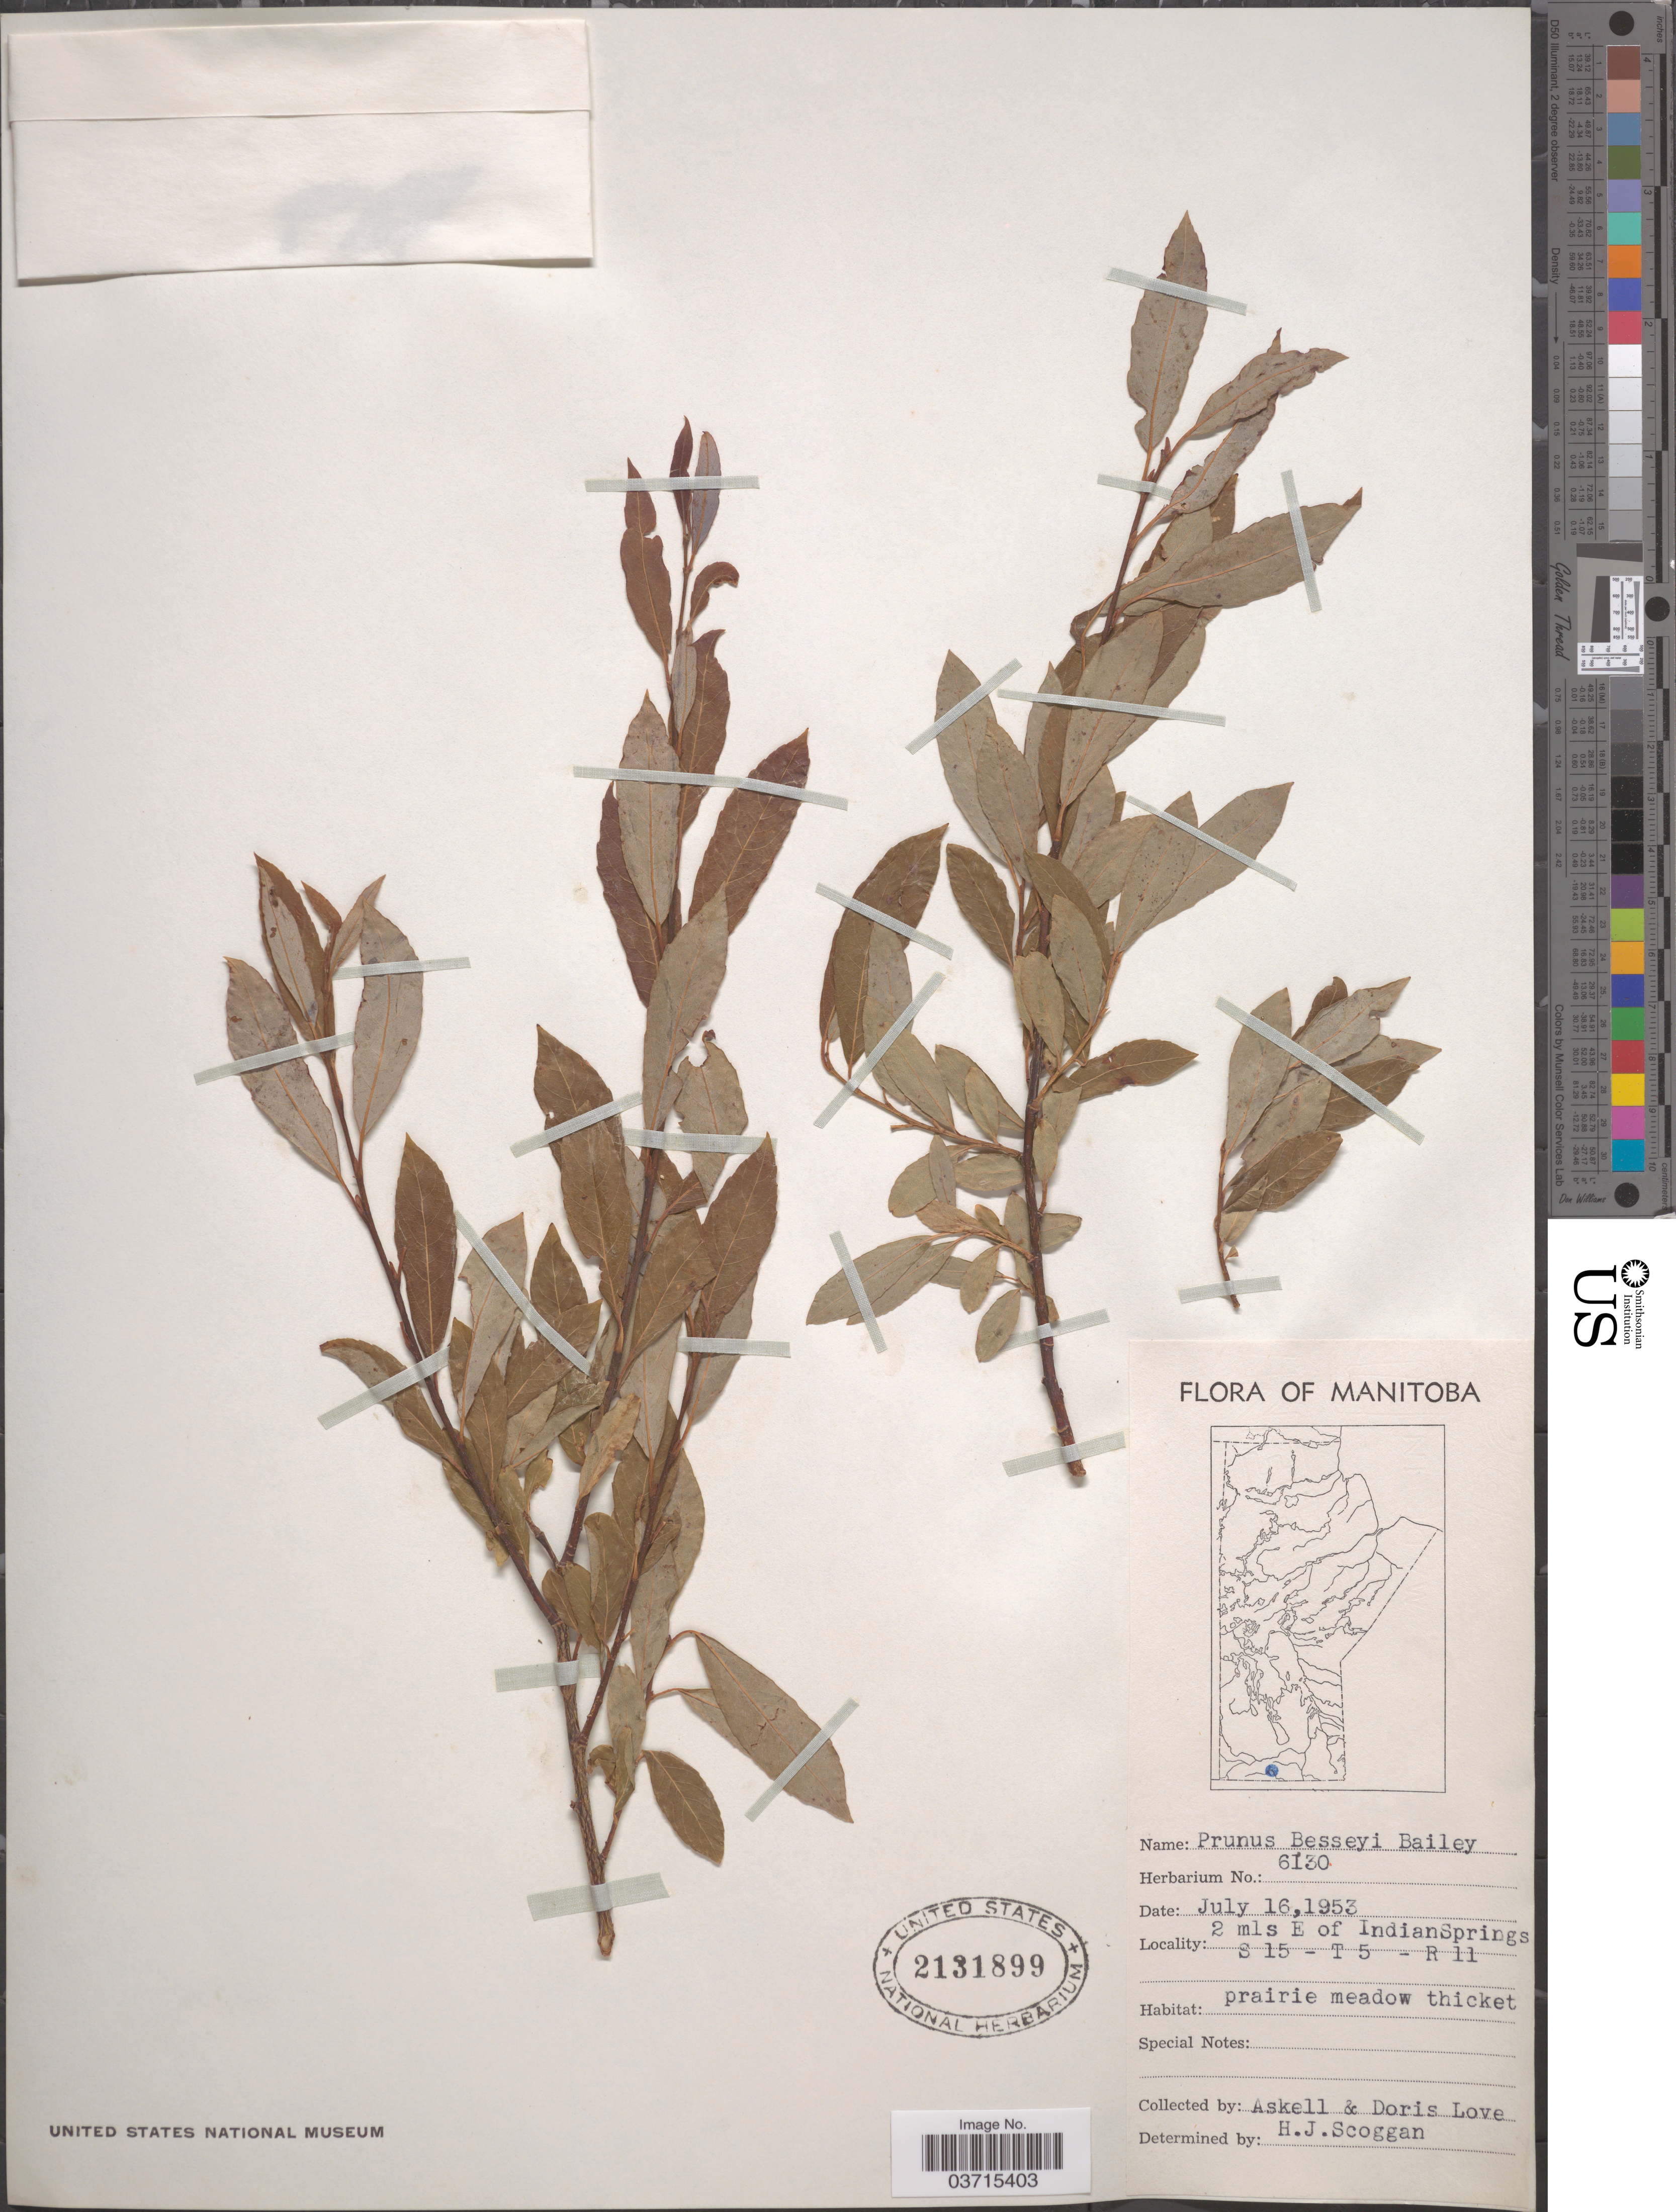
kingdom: Plantae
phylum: Tracheophyta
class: Magnoliopsida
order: Rosales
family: Rosaceae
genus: Prunus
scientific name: Prunus besseyi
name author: L.H. Bailey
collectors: Á. Löve & D. Löve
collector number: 6130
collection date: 1953-07-16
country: Canada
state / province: Manitoba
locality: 2 mls E of Indian Springs. S 15 - T 5 - R 11.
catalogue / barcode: US 2131899